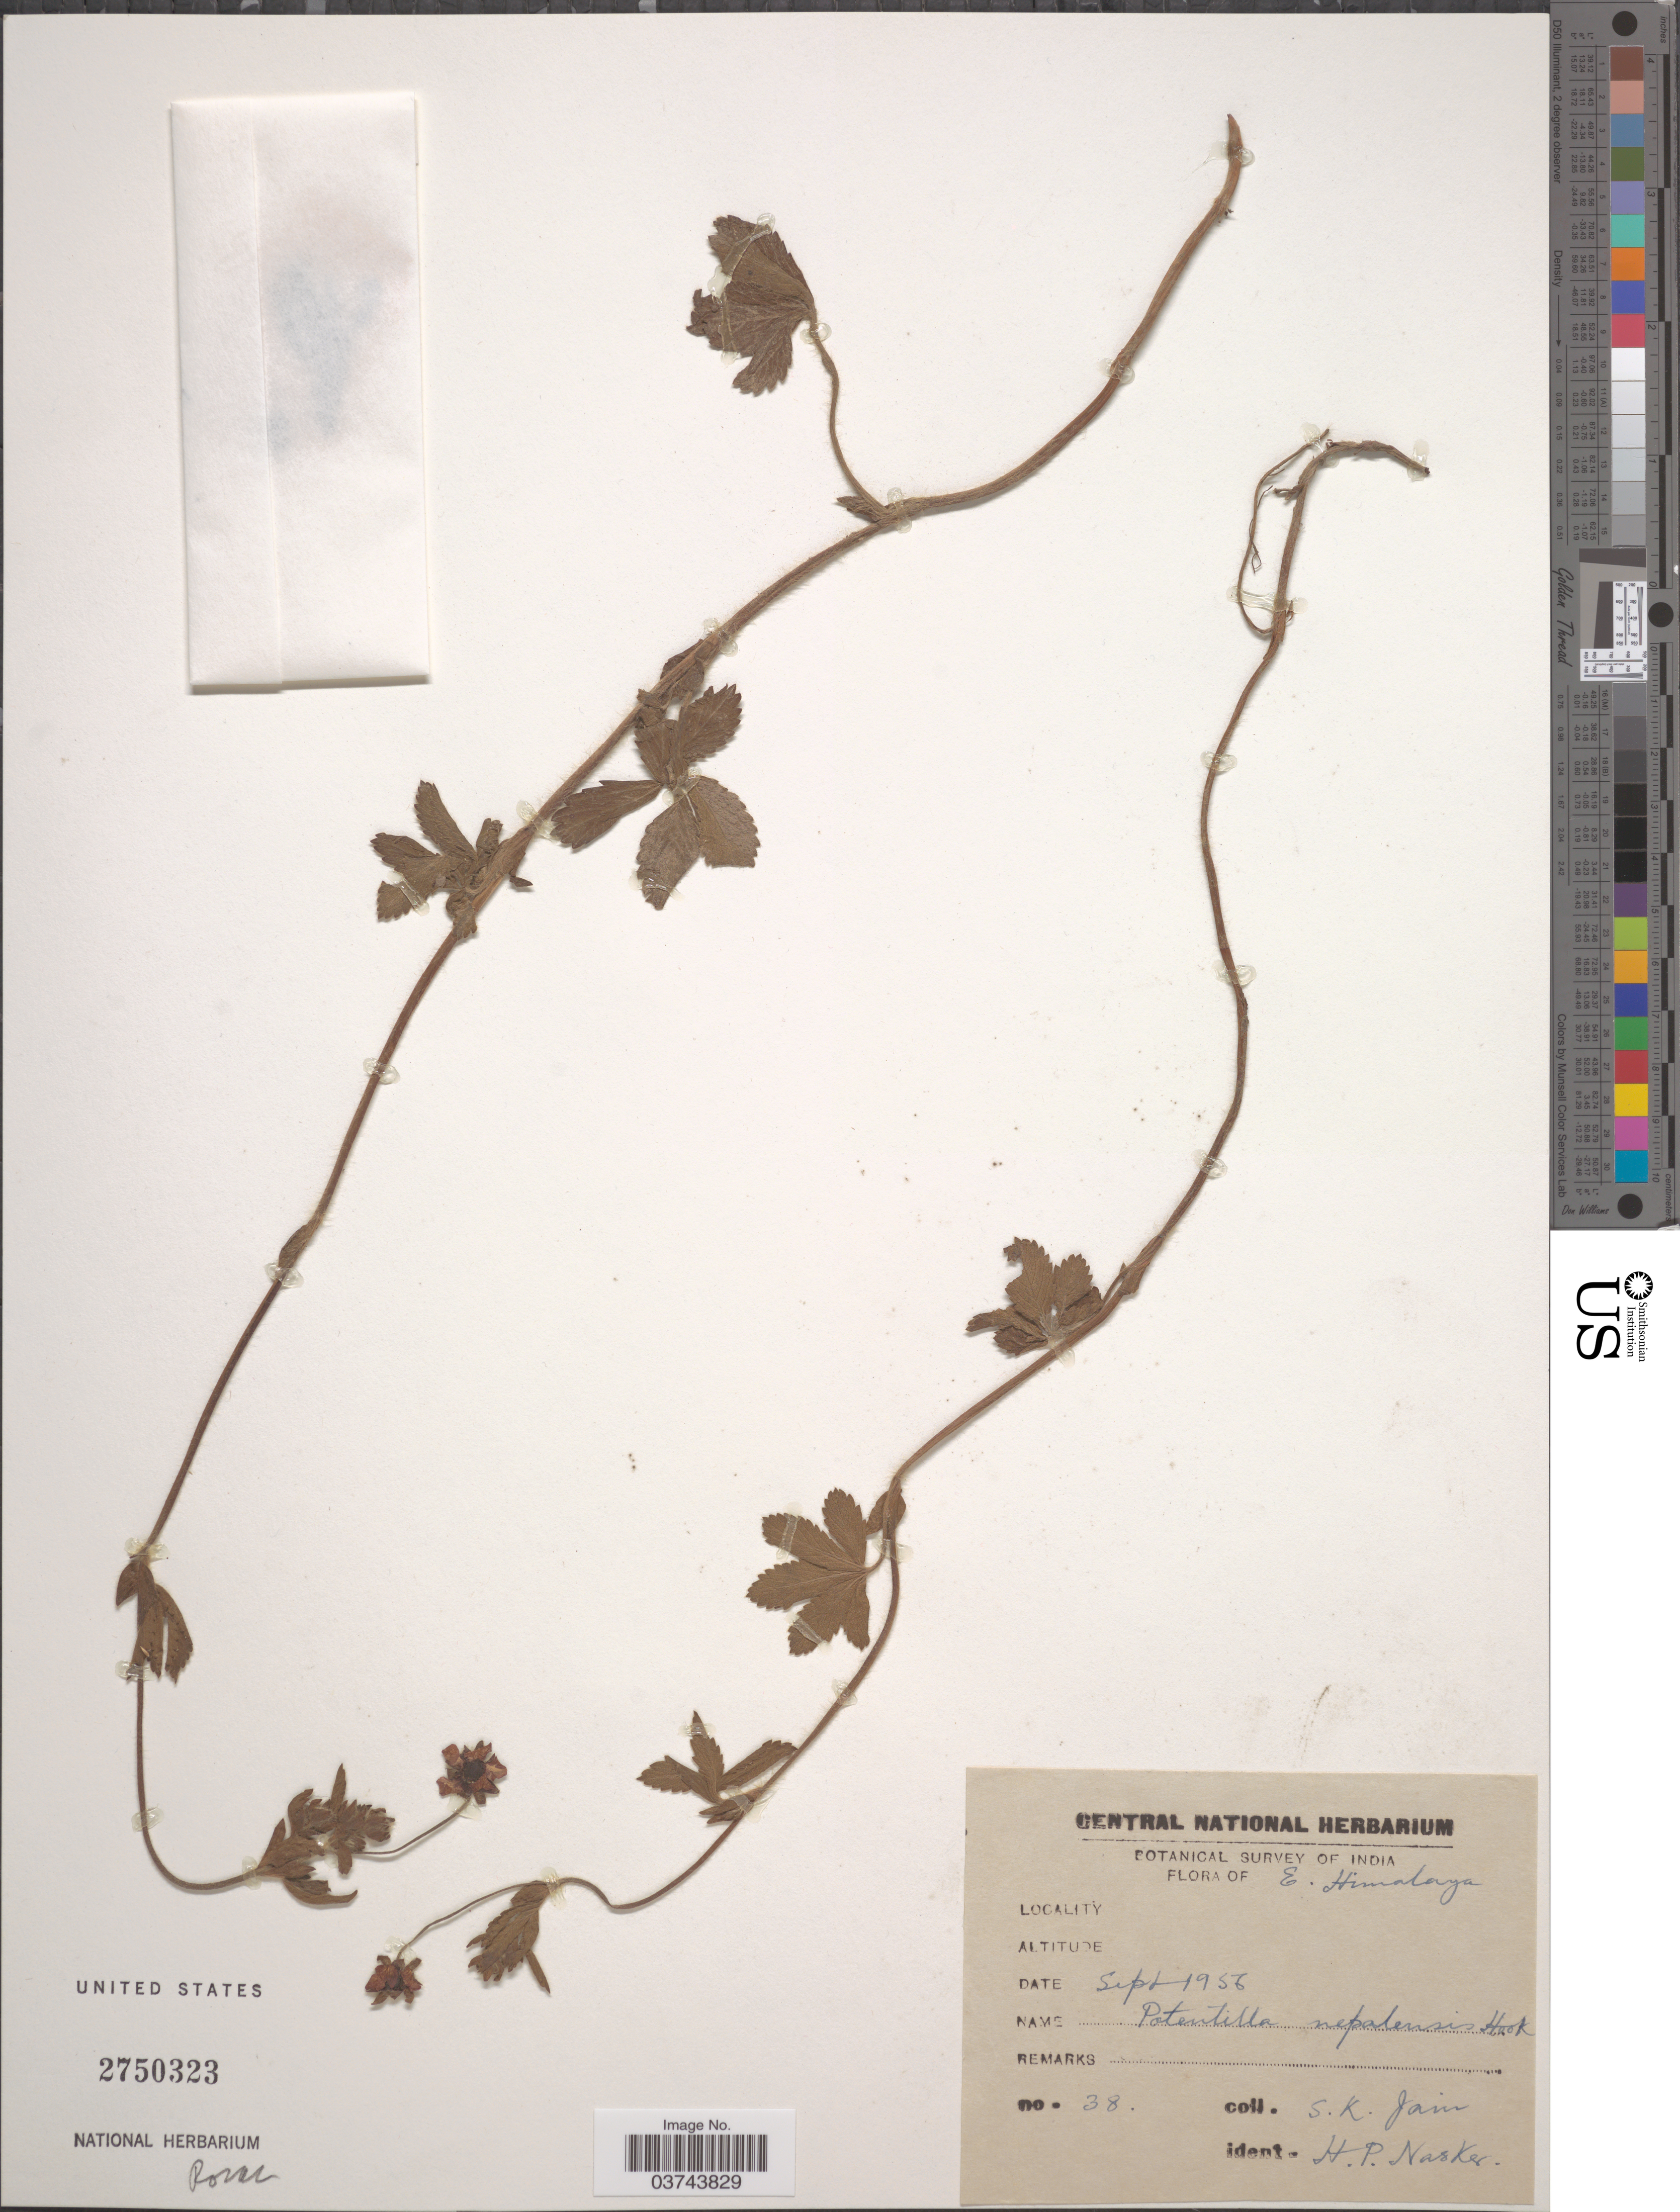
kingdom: Plantae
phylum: Tracheophyta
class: Magnoliopsida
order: Rosales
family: Rosaceae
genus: Potentilla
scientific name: Potentilla nepalensis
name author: Hook.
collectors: S. Jain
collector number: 38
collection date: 1956-09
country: India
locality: E. Himalaya.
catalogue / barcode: US 2750323